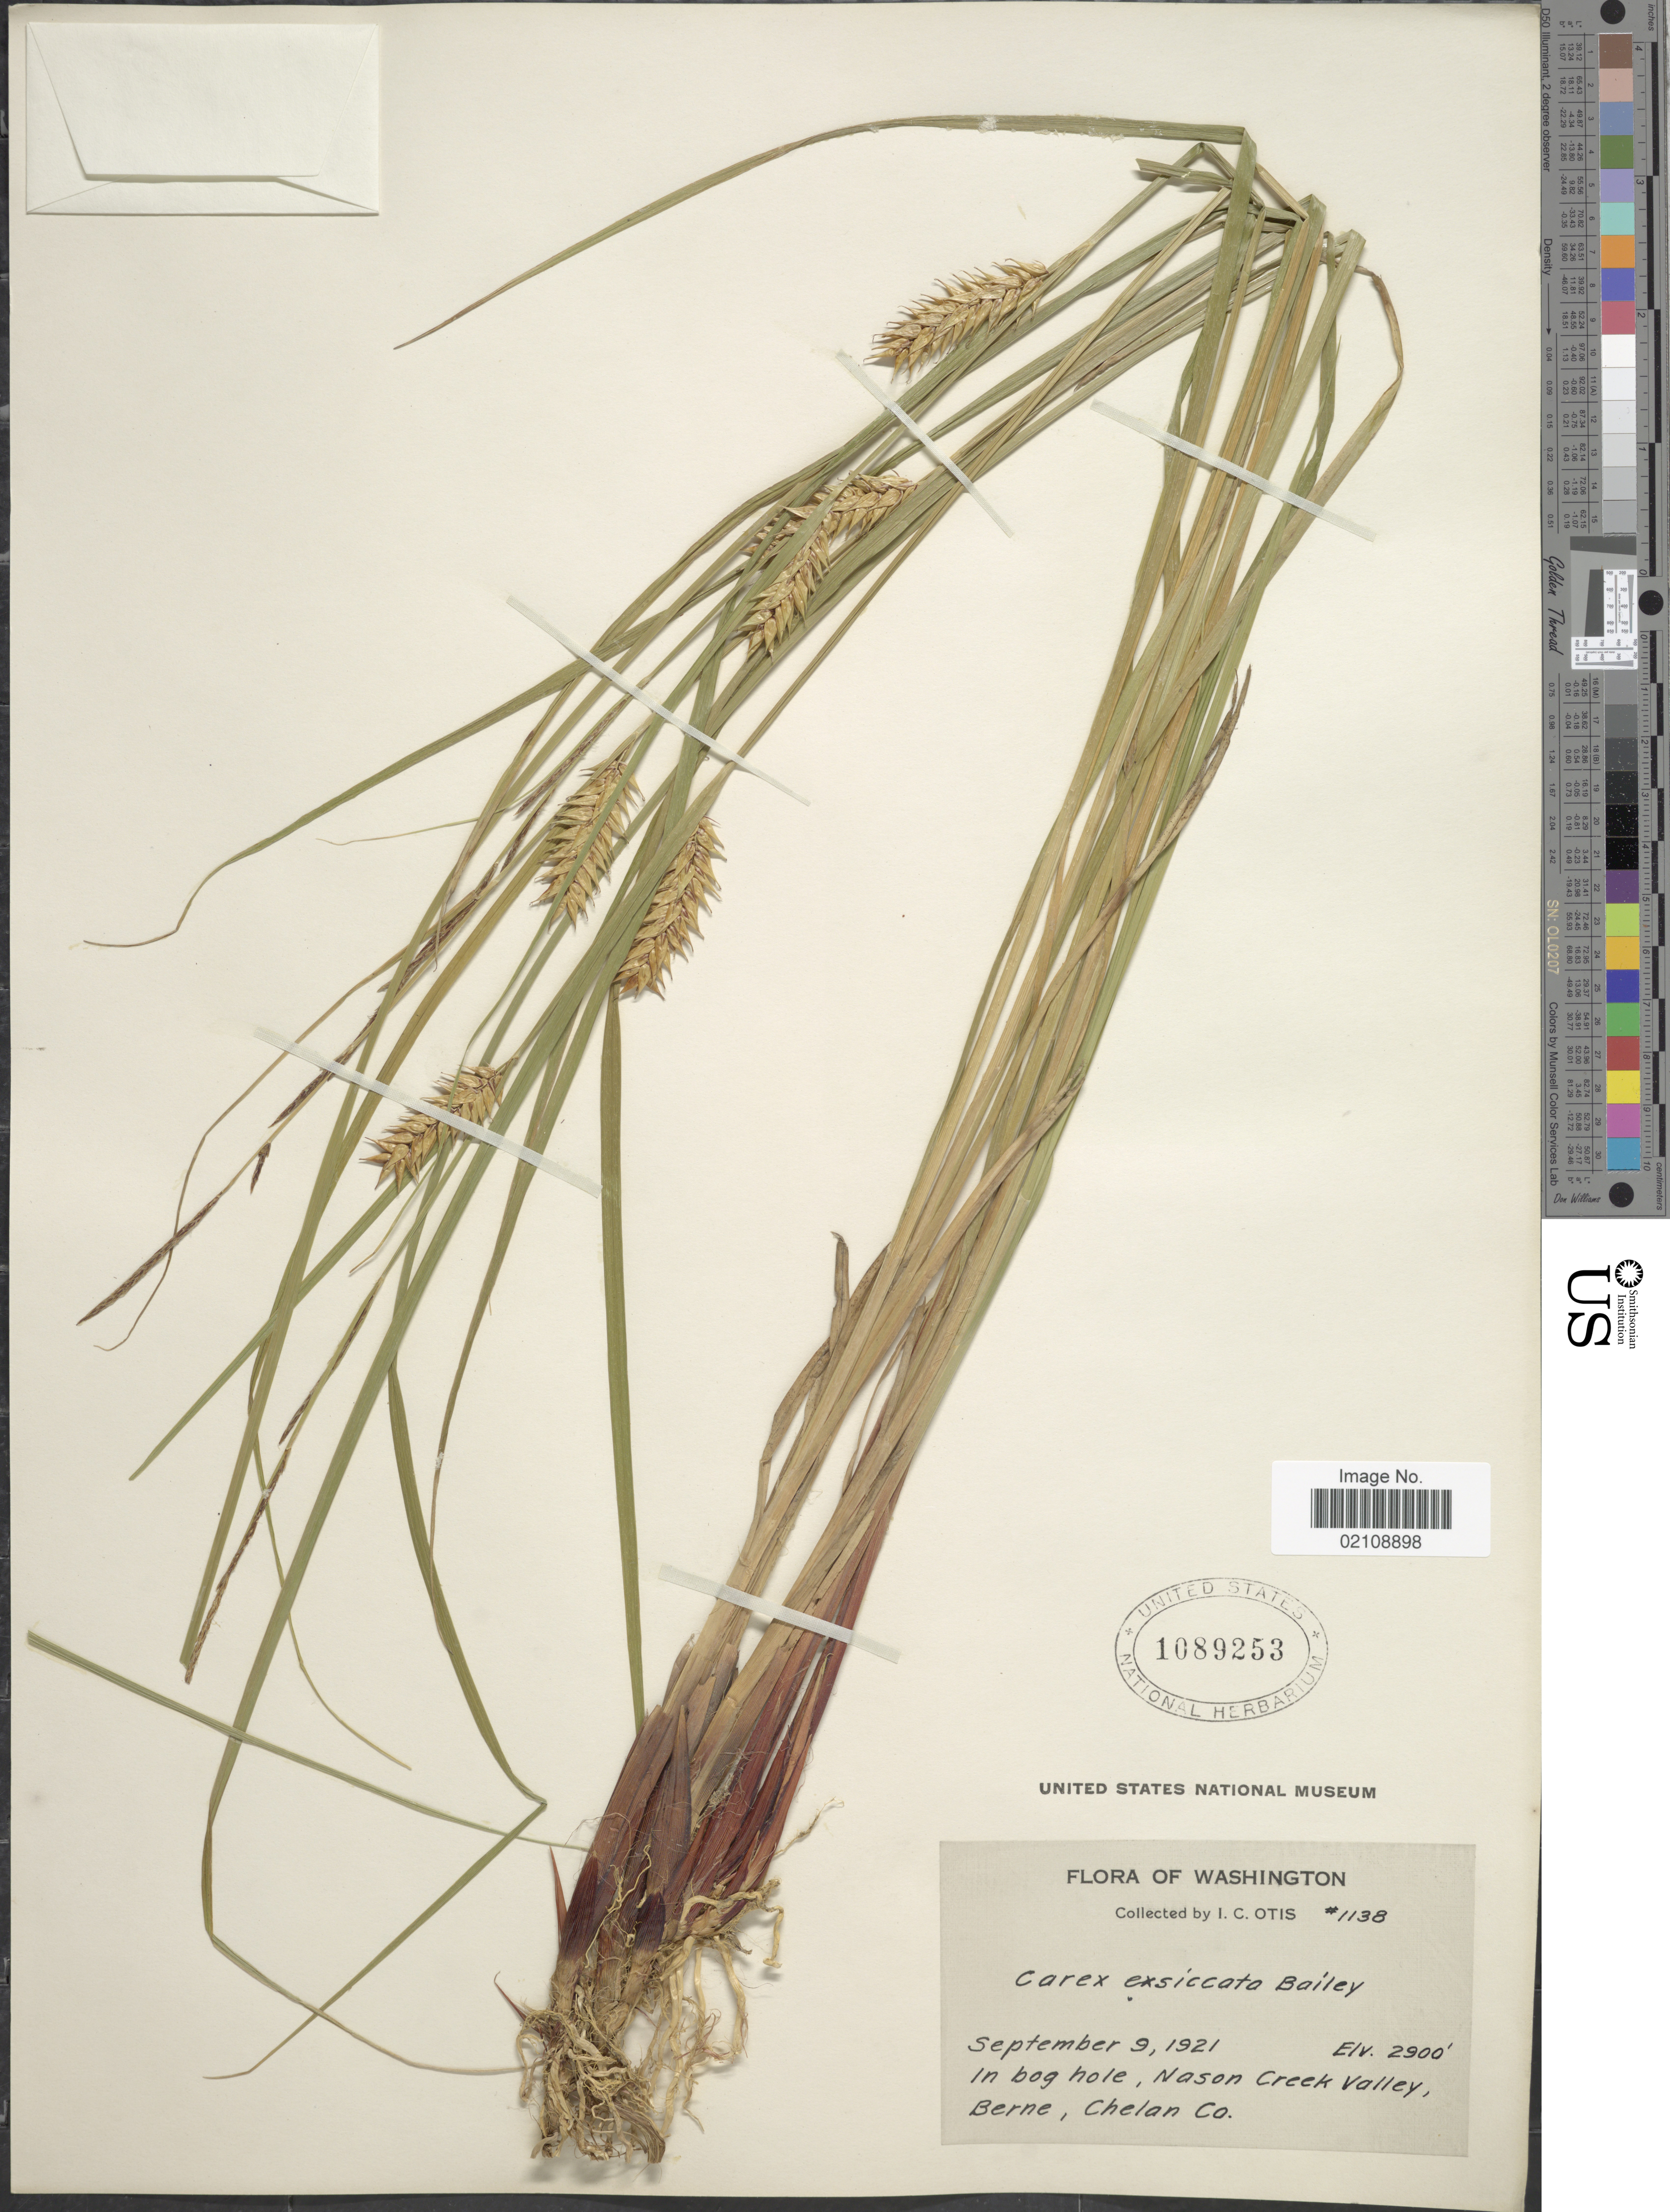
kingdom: Plantae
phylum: Tracheophyta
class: Liliopsida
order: Poales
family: Cyperaceae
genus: Carex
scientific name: Carex exsiccata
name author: L.H. Bailey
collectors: I. C. Otis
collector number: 1138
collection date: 1921-09-09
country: United States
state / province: Washington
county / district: Chelan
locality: Nason Creek Valley, Berne, Chelan Co.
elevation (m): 884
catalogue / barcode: US 1089253